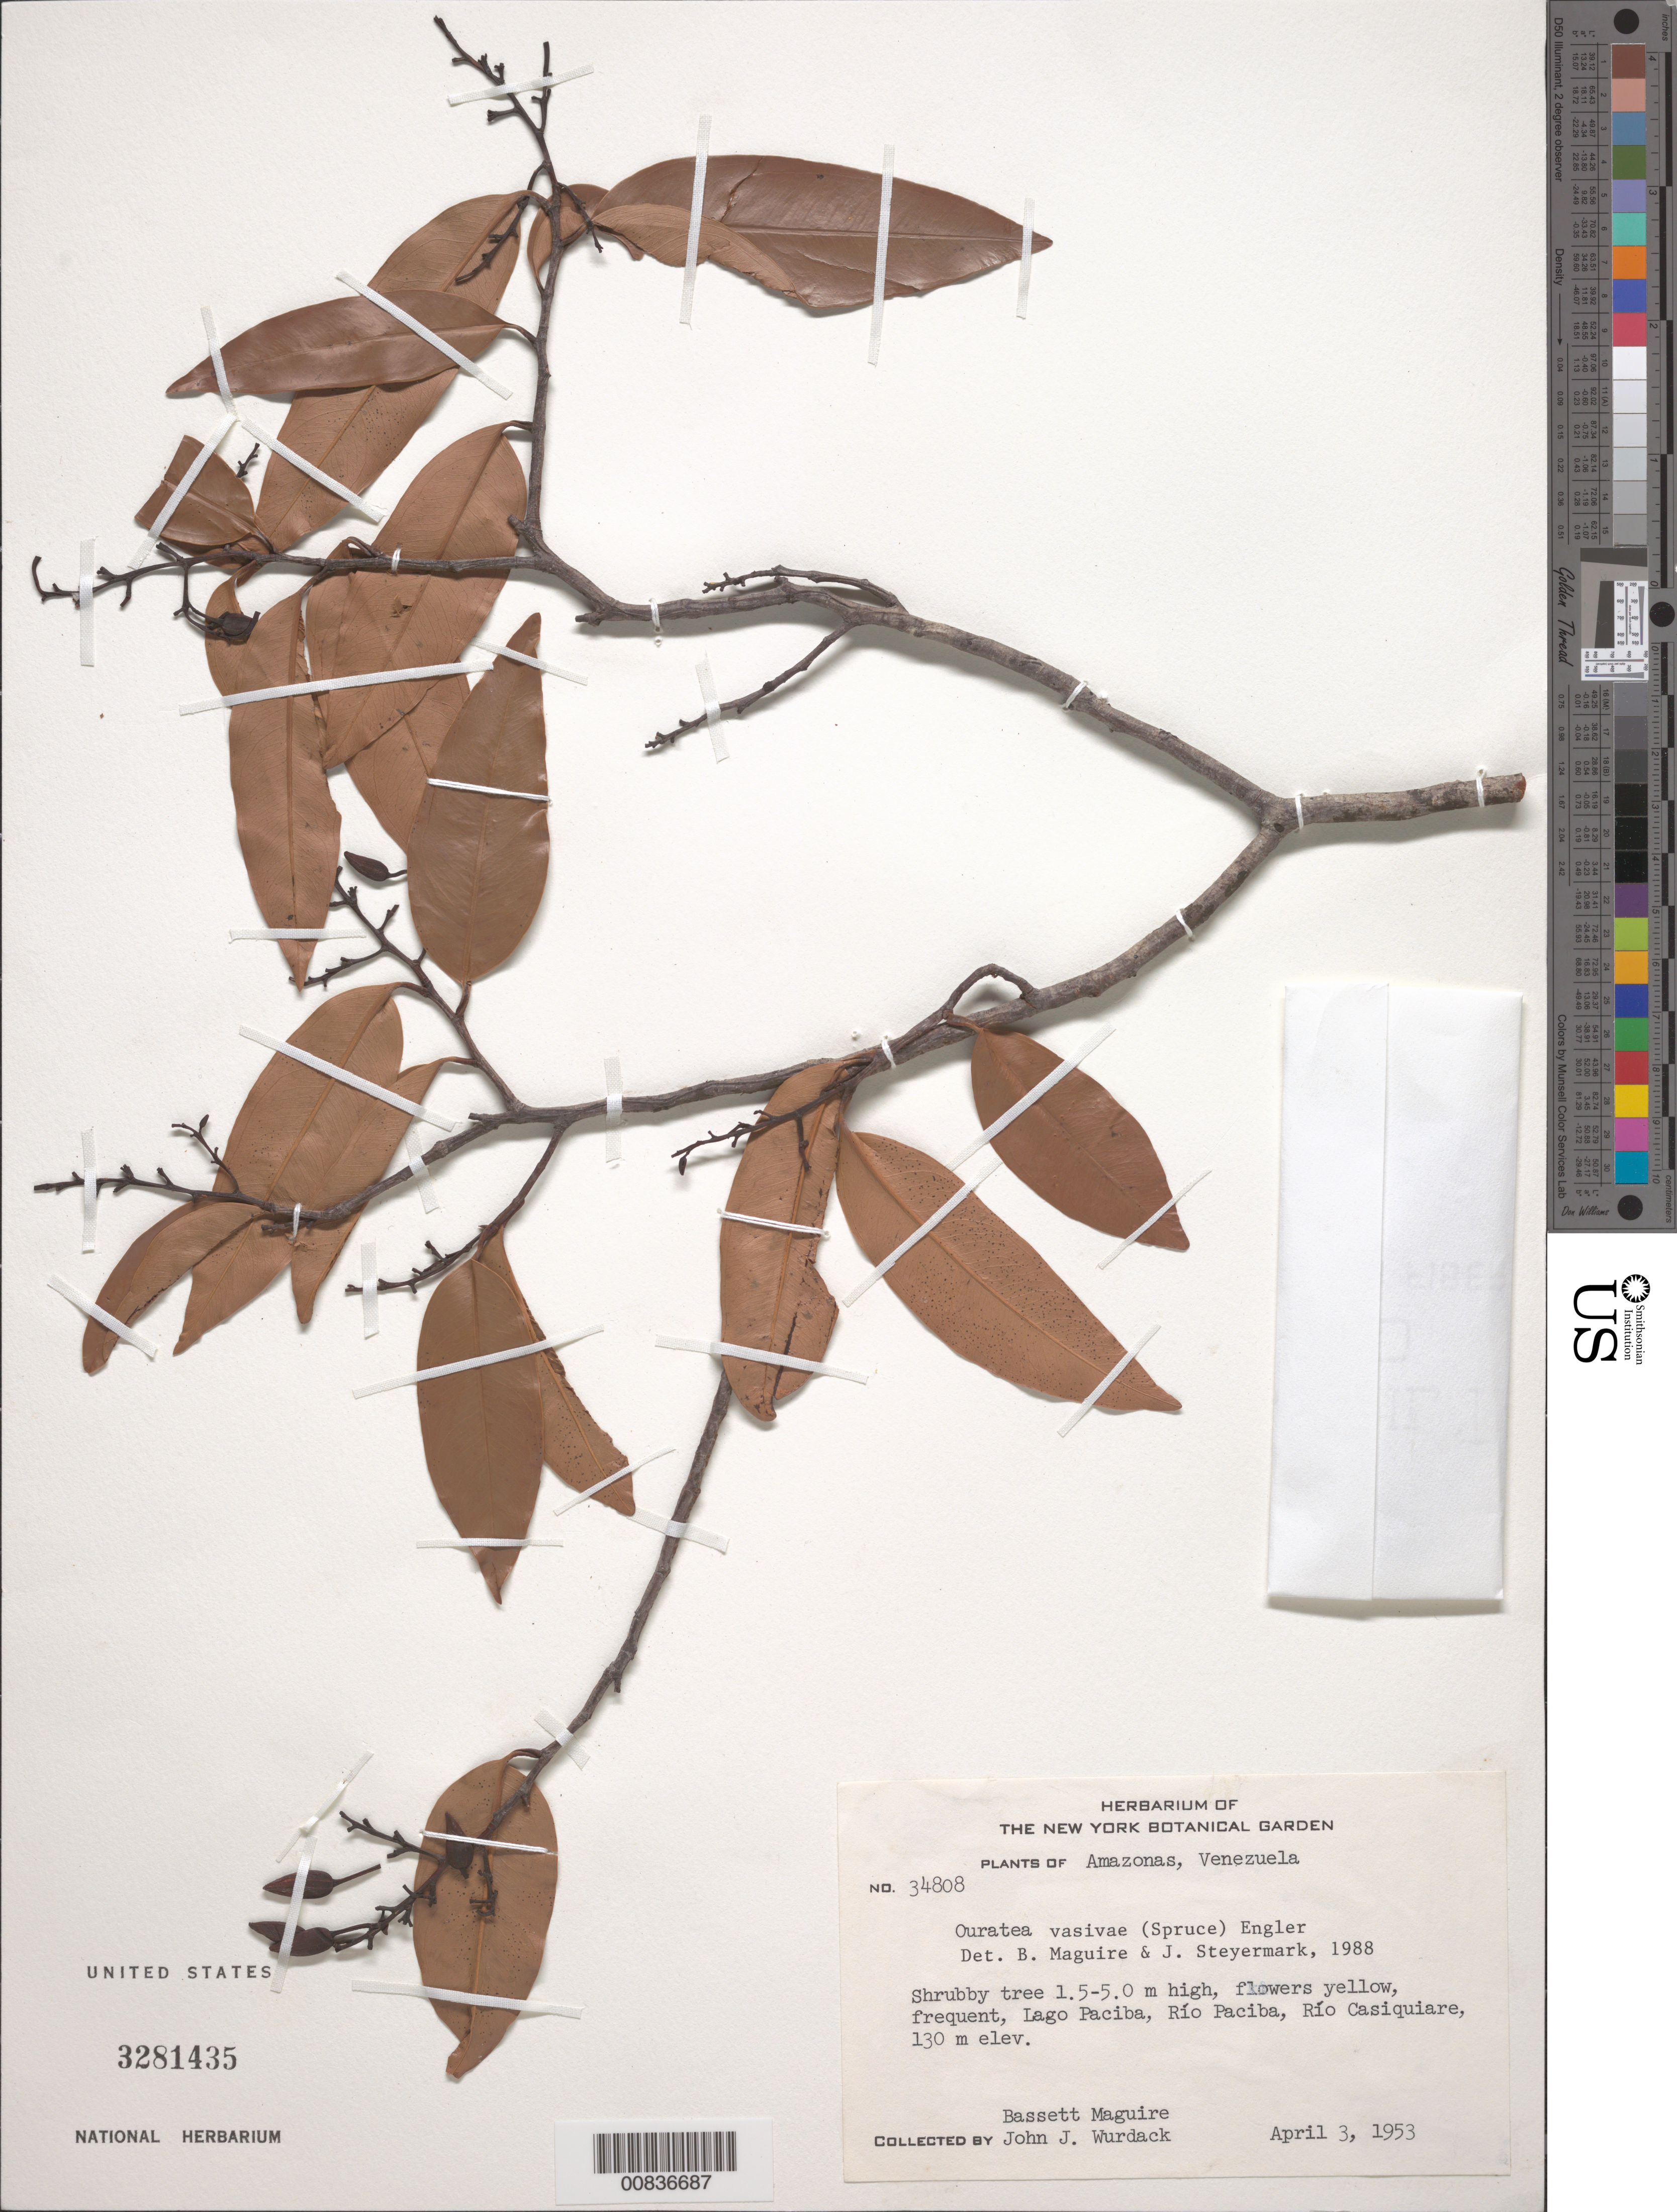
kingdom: Plantae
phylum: Tracheophyta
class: Magnoliopsida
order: Malpighiales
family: Ochnaceae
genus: Ouratea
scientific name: Ouratea vasivae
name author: Spruce ex Engl.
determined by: Steyermark, J. A.; Maguire, B.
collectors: B. Maguire & J. J. Wurdack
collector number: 34808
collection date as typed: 3-Apr-53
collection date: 1953-04-03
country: Venezuela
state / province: Amazonas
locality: Río Casiquiare, Lago Paciba, Río Paciba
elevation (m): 130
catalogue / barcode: US 3281435